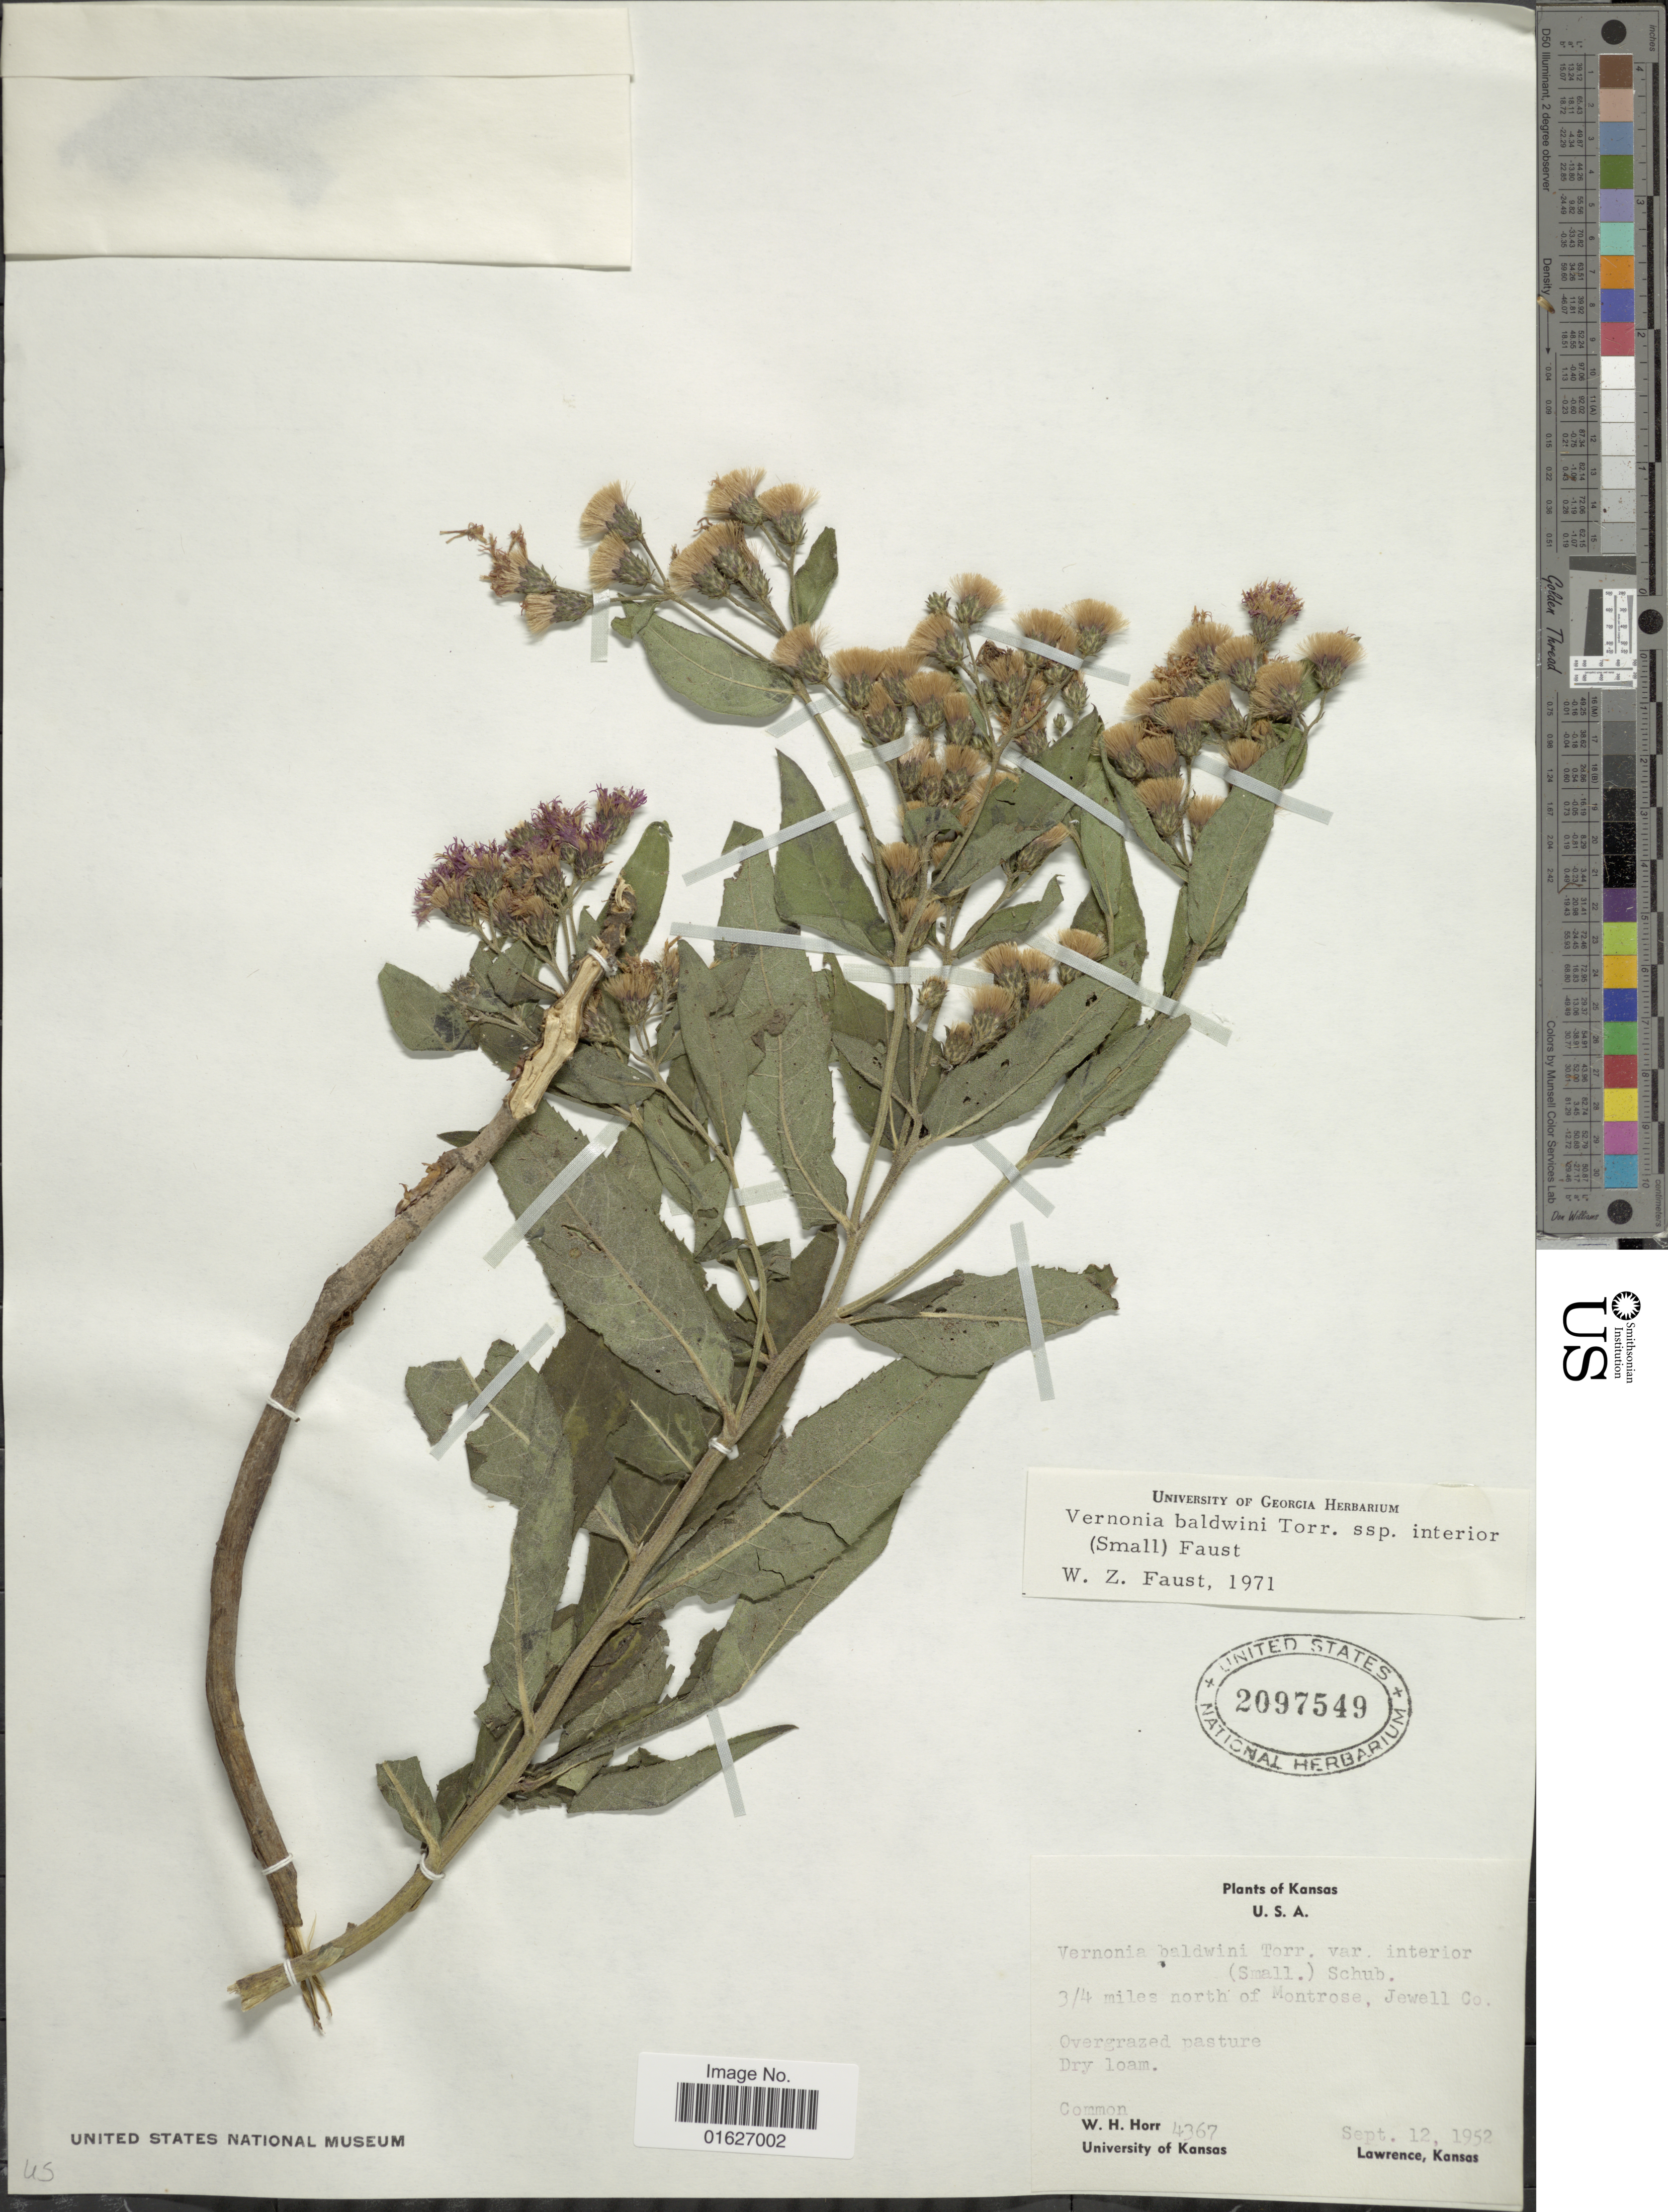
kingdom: Plantae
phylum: Tracheophyta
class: Magnoliopsida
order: Asterales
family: Asteraceae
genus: Vernonia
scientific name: Vernonia baldwinii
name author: Torr.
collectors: W. H. Horr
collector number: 4367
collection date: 1952-09-12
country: United States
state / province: Kansas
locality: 3/4 miles north of Montrose, Jewell Co.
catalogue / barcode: US 2097549